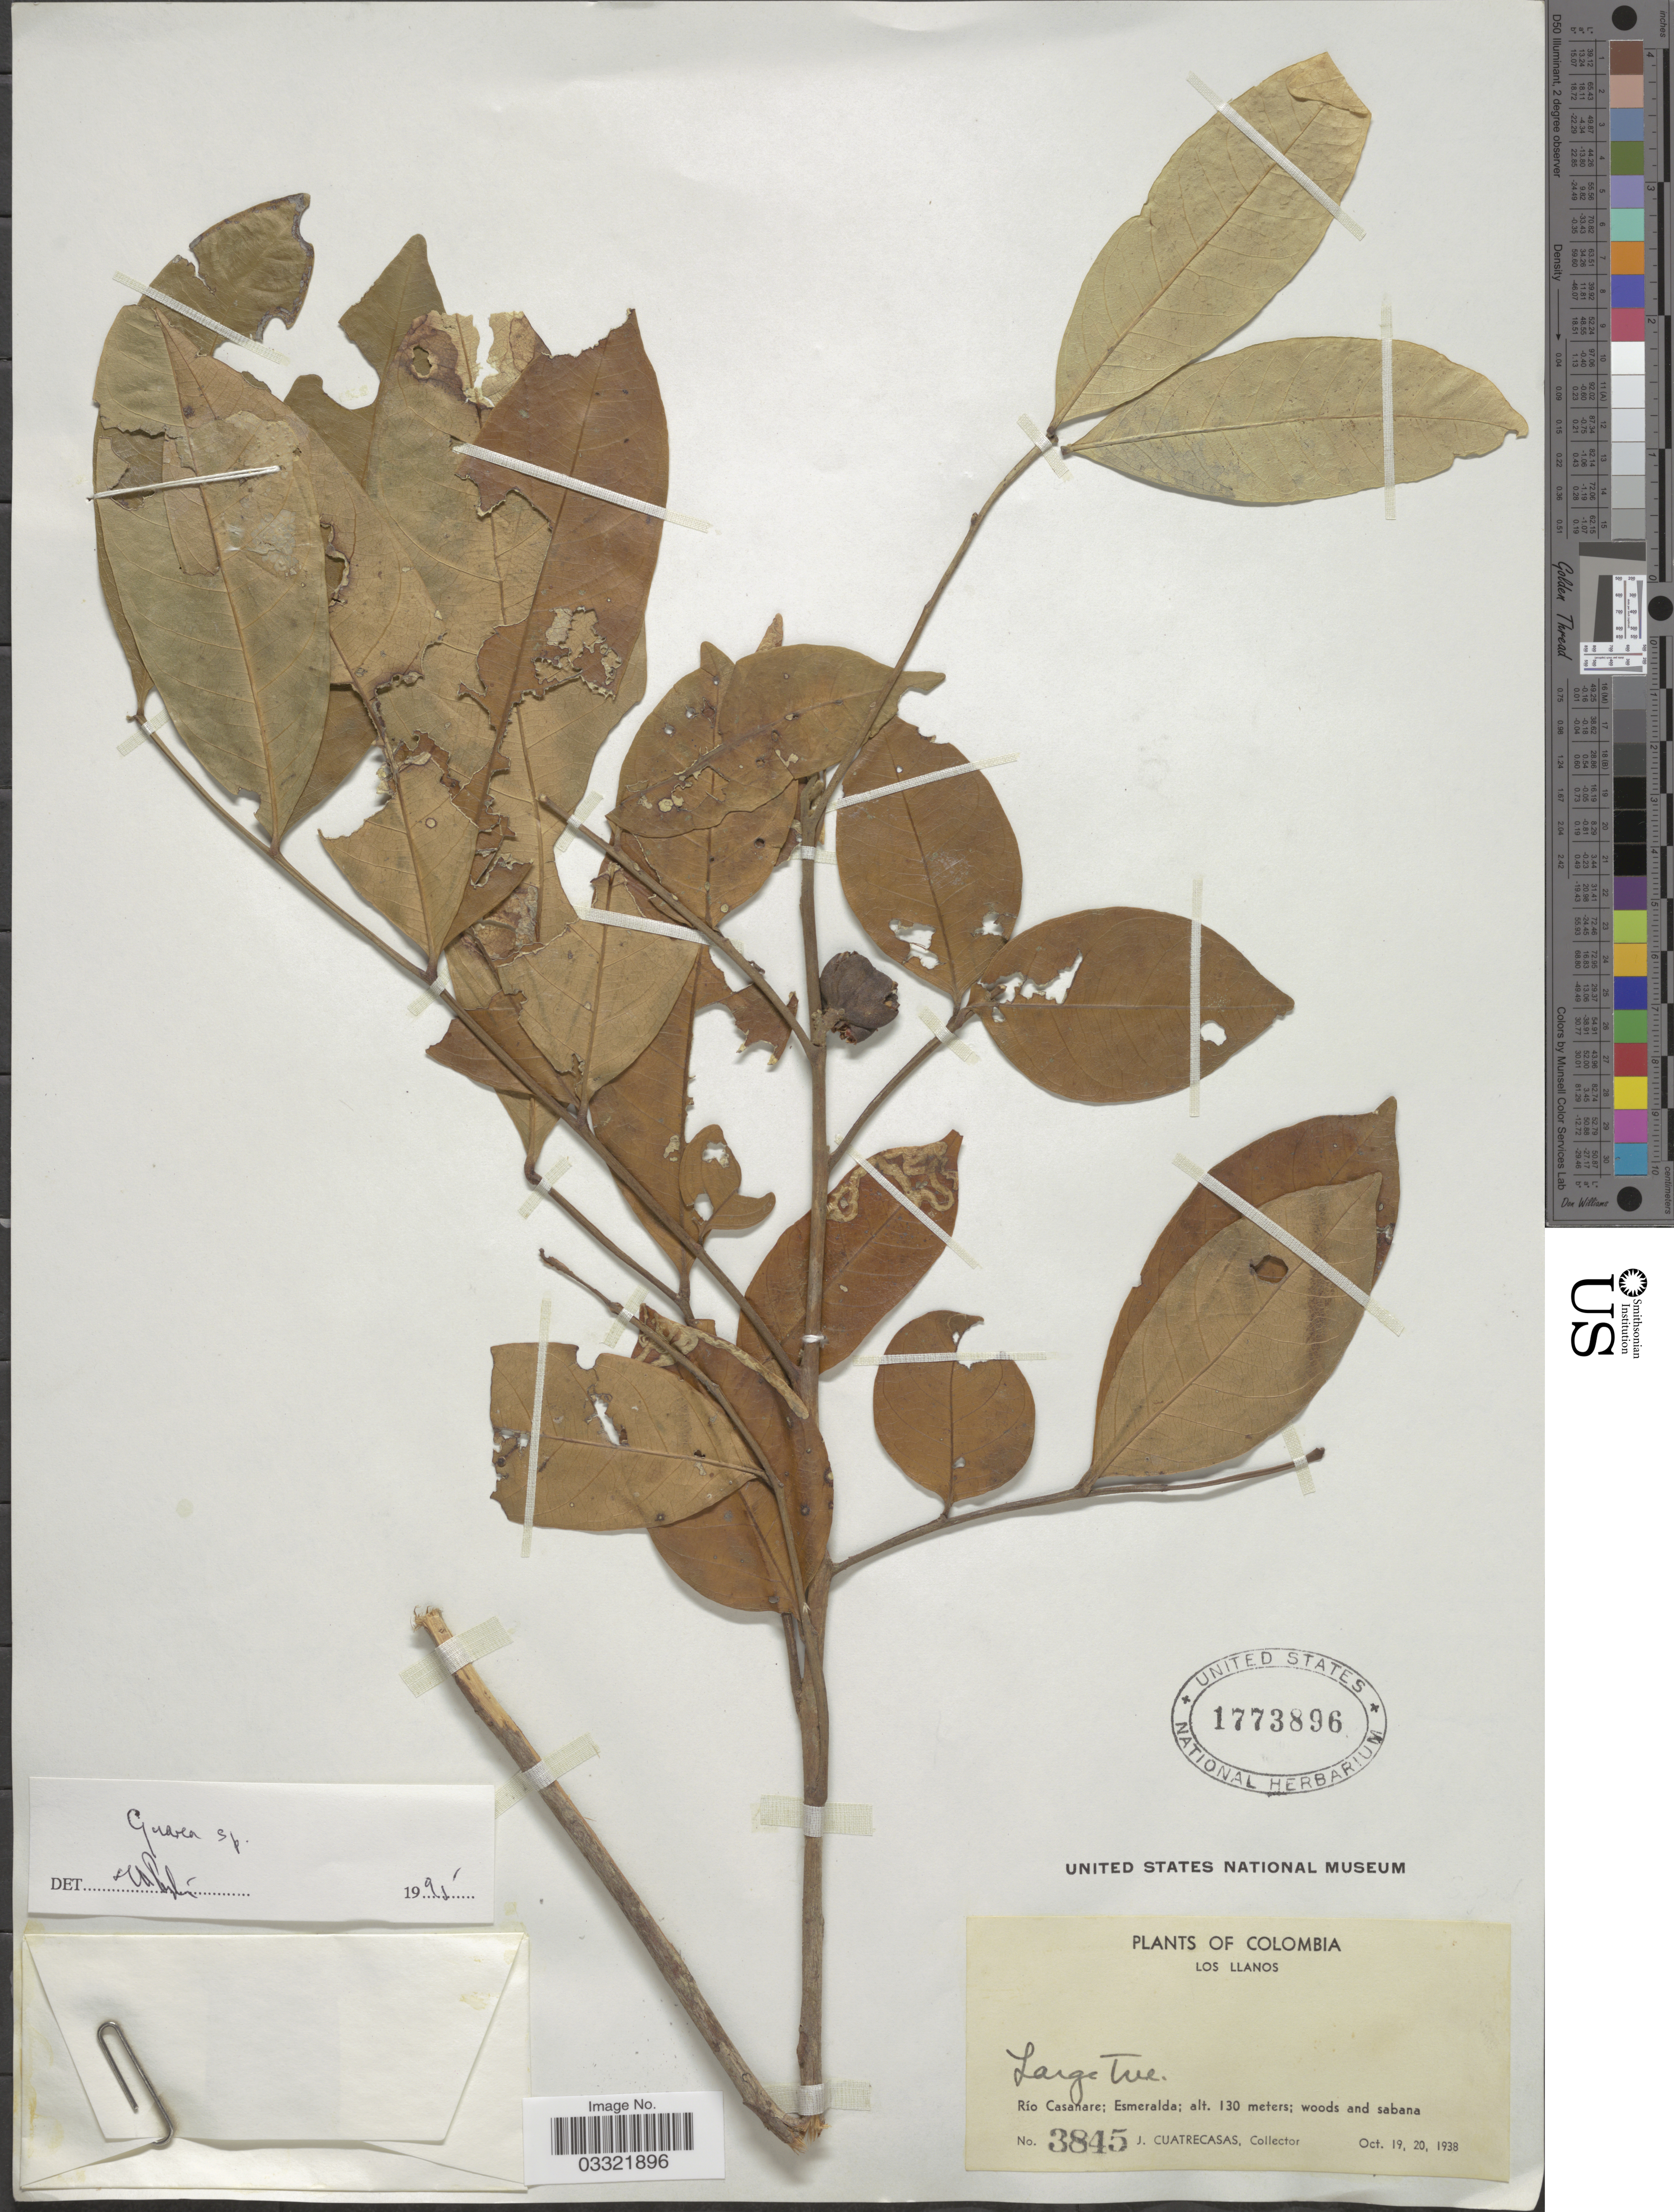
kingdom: Plantae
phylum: Tracheophyta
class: Magnoliopsida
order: Sapindales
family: Meliaceae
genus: Guarea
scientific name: Guarea sp.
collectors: J. Cuatrecasas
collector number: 3845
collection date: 1938-10-19/1938-10-20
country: Colombia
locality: Los Llanos. Río Casanare; Esmeralda.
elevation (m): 130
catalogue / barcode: US 1773896